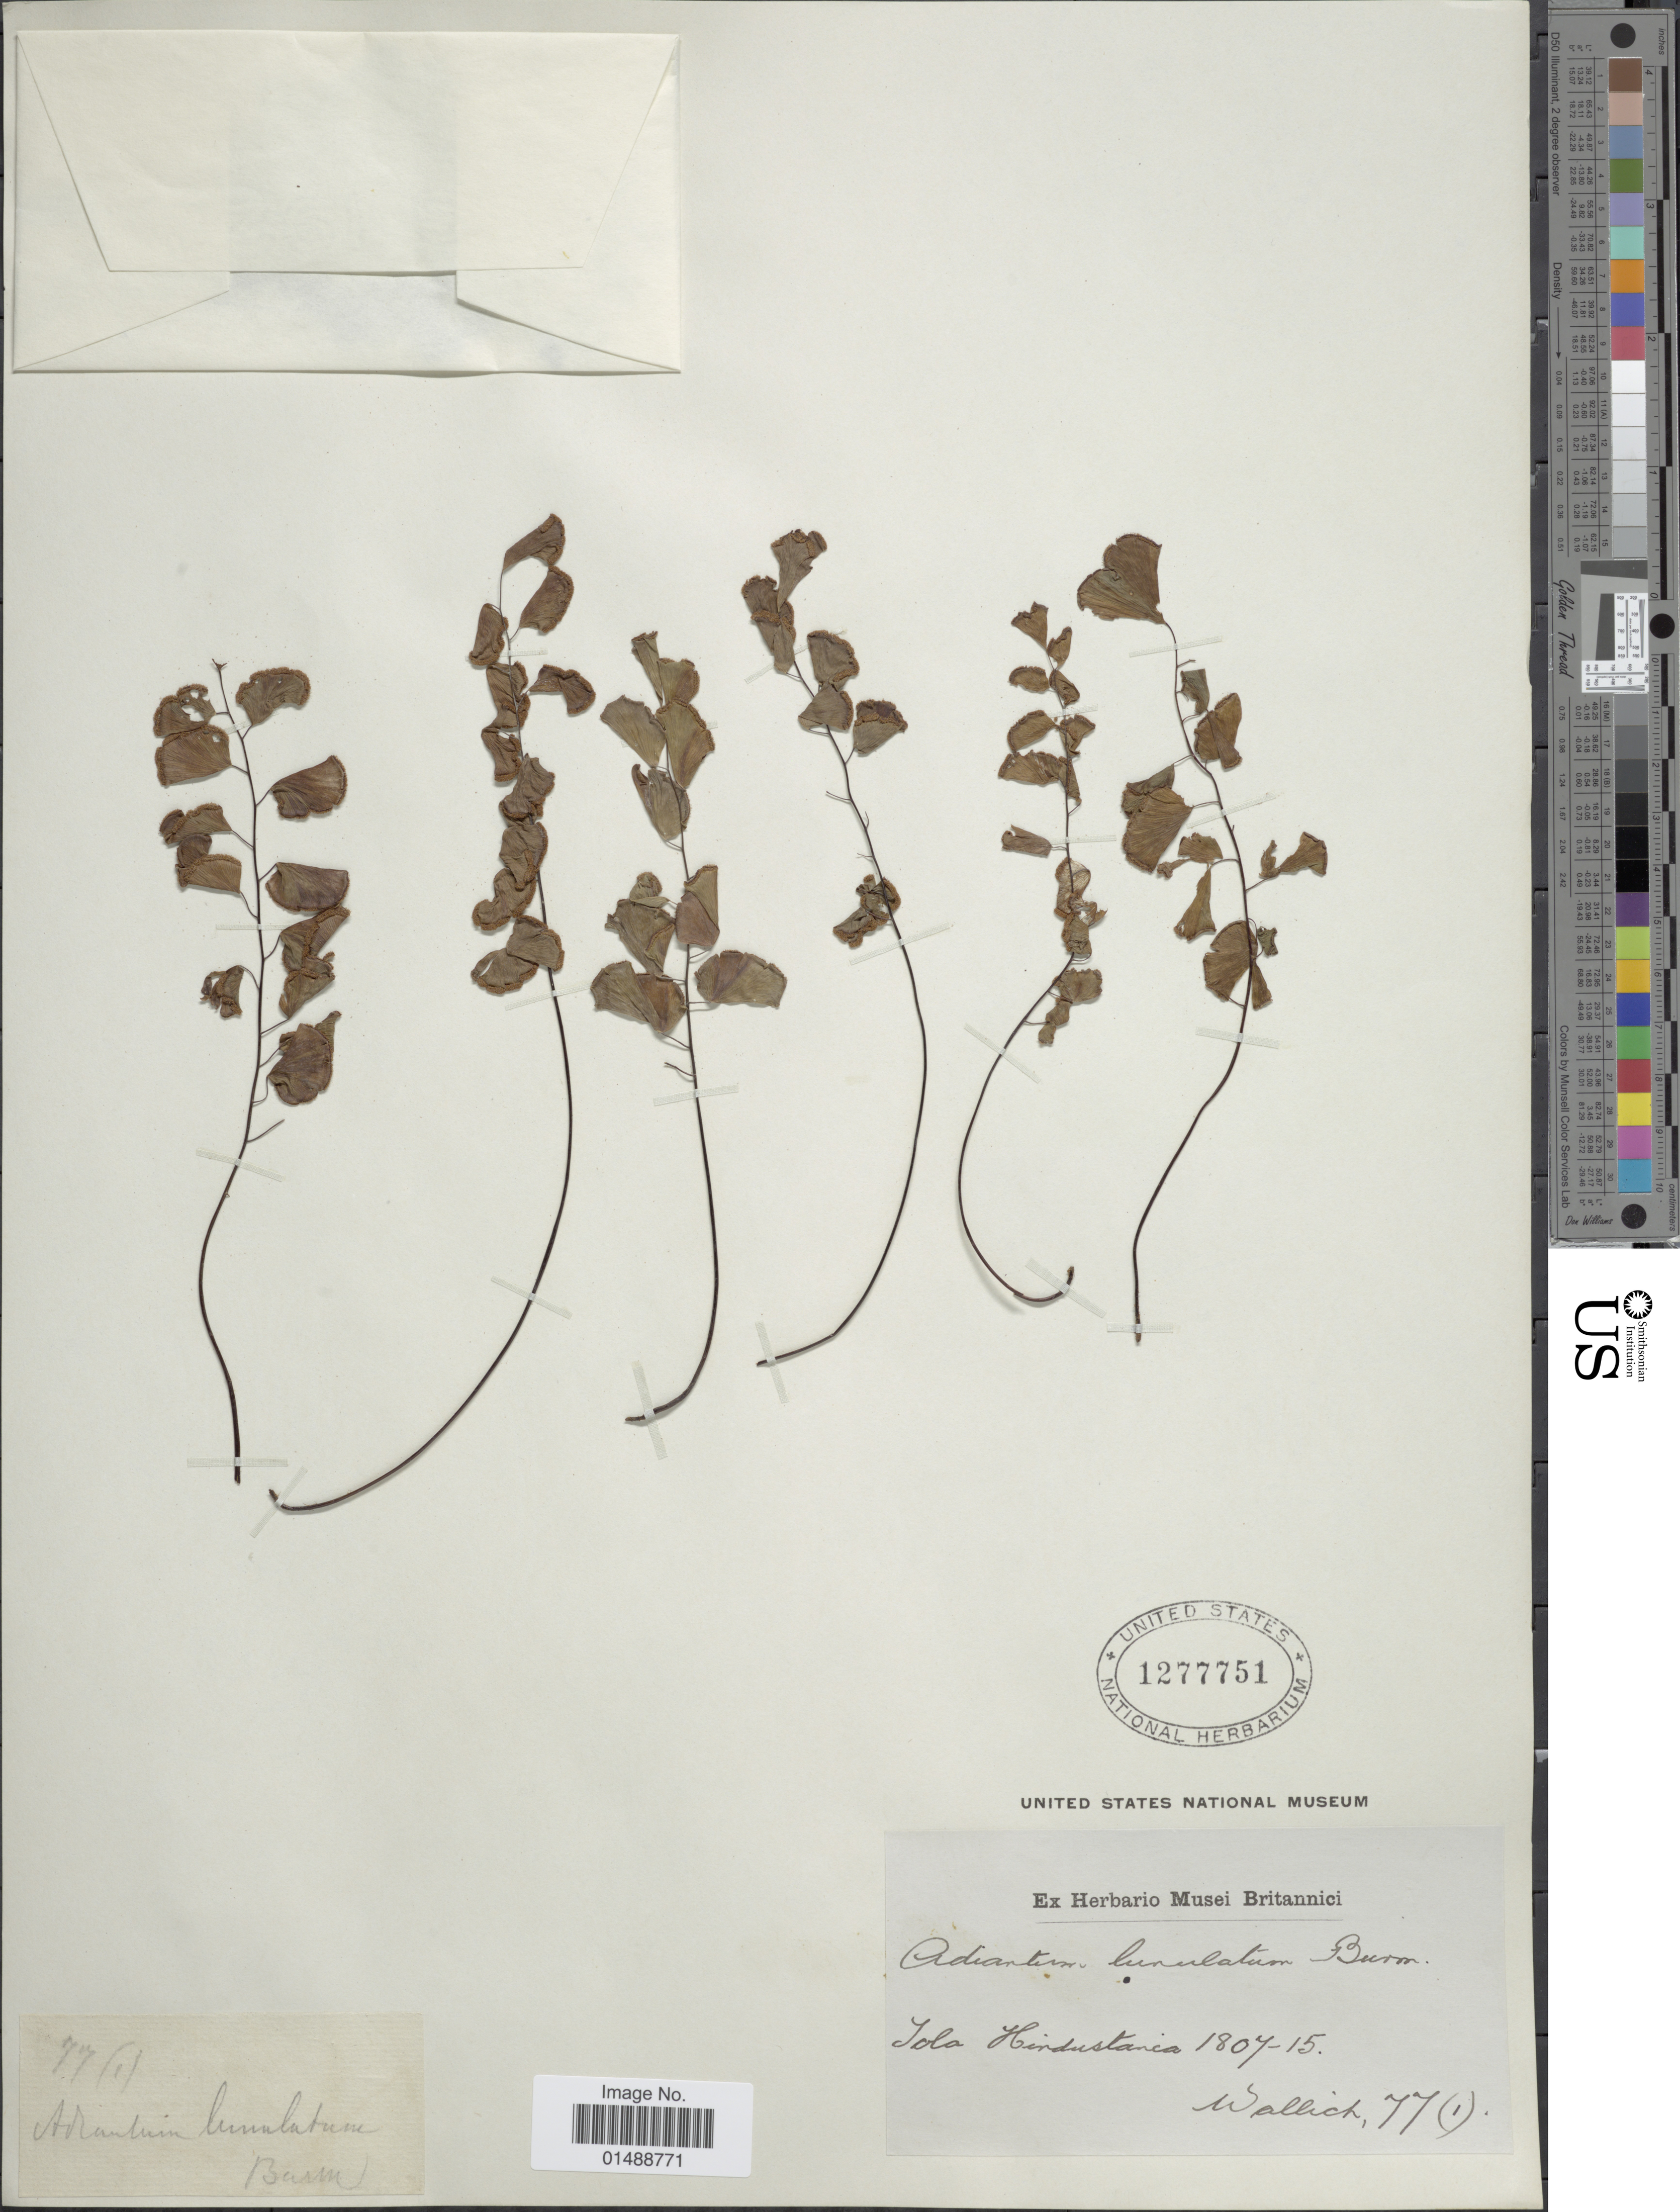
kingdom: Plantae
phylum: Tracheophyta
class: Polypodiopsida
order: Polypodiales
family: Pteridaceae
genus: Adiantum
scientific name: Adiantum philippense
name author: L.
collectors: -- Wallich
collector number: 77(1)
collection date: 1807/1815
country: India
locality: Iola Hindustania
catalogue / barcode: US 1277751